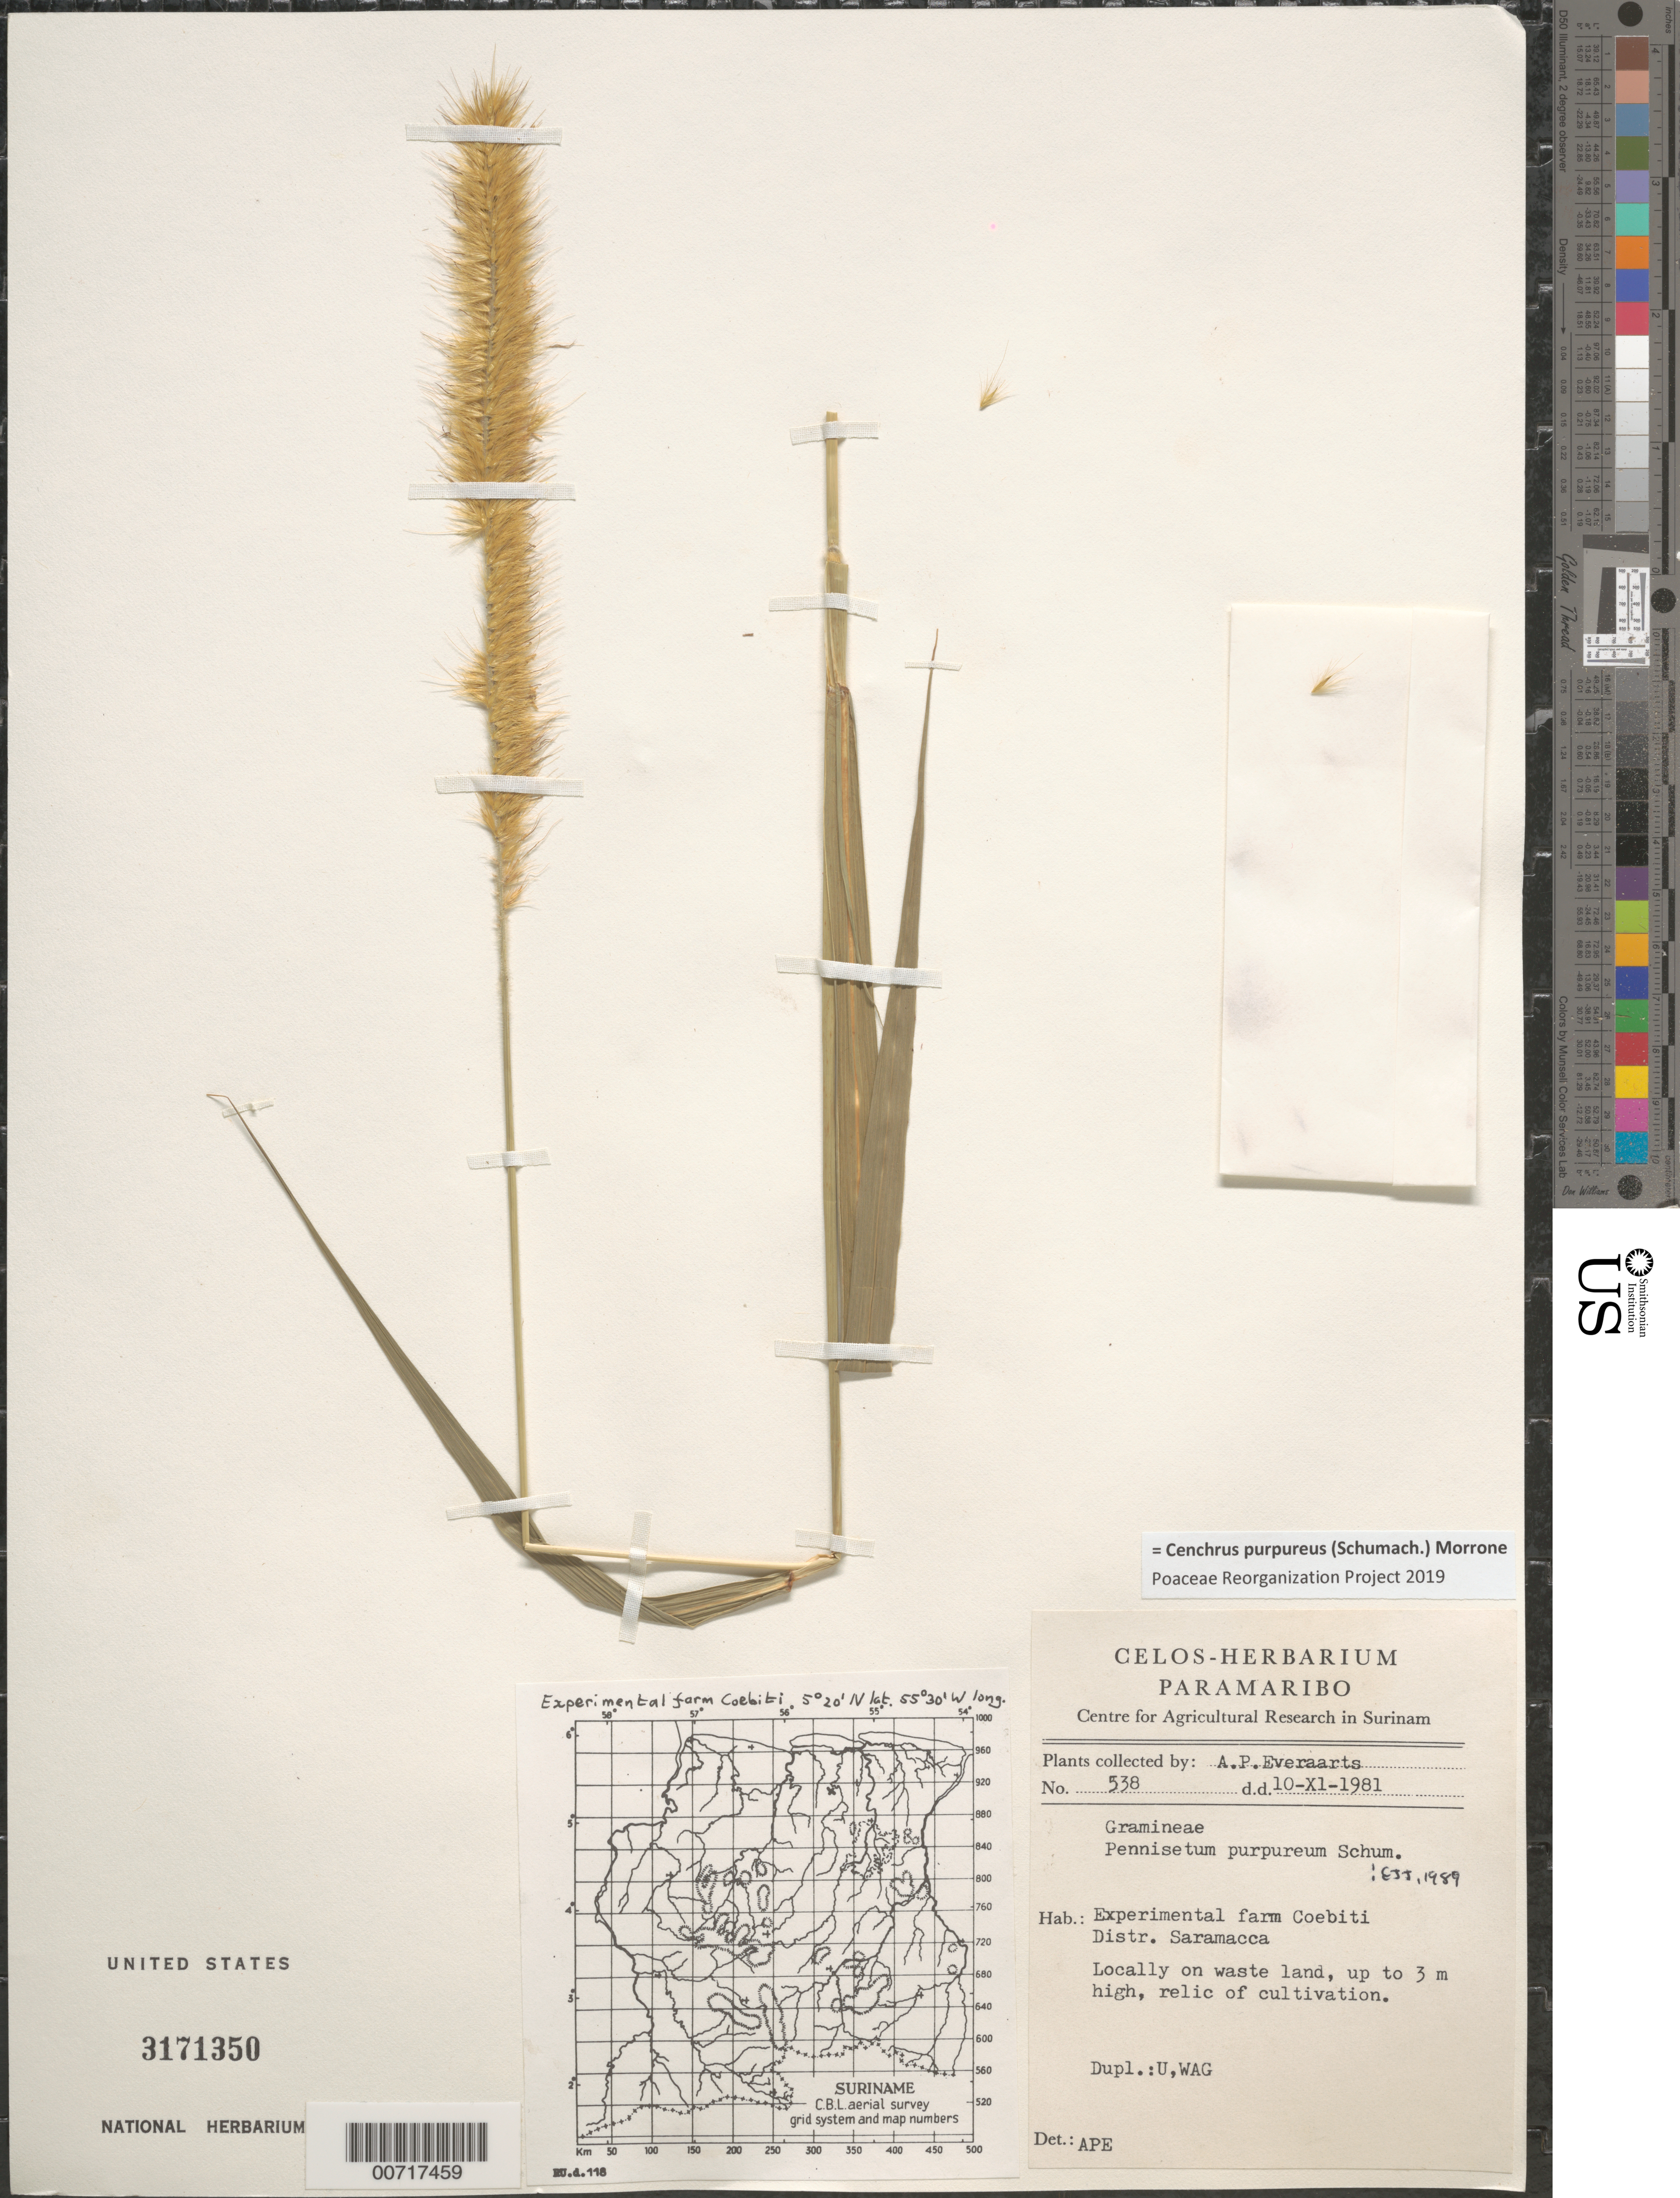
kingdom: Plantae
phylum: Tracheophyta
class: Liliopsida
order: Poales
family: Poaceae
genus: Pennisetum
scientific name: Pennisetum purpureum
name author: Schumach.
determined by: Judziewicz, E. J.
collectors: A. Everaarts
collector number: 538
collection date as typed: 10-Nov-81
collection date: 1981-11-10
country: Suriname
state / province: Saramacca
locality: Coebiti Experimental Farm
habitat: Waste land, relic of cultivation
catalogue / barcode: US 3171350